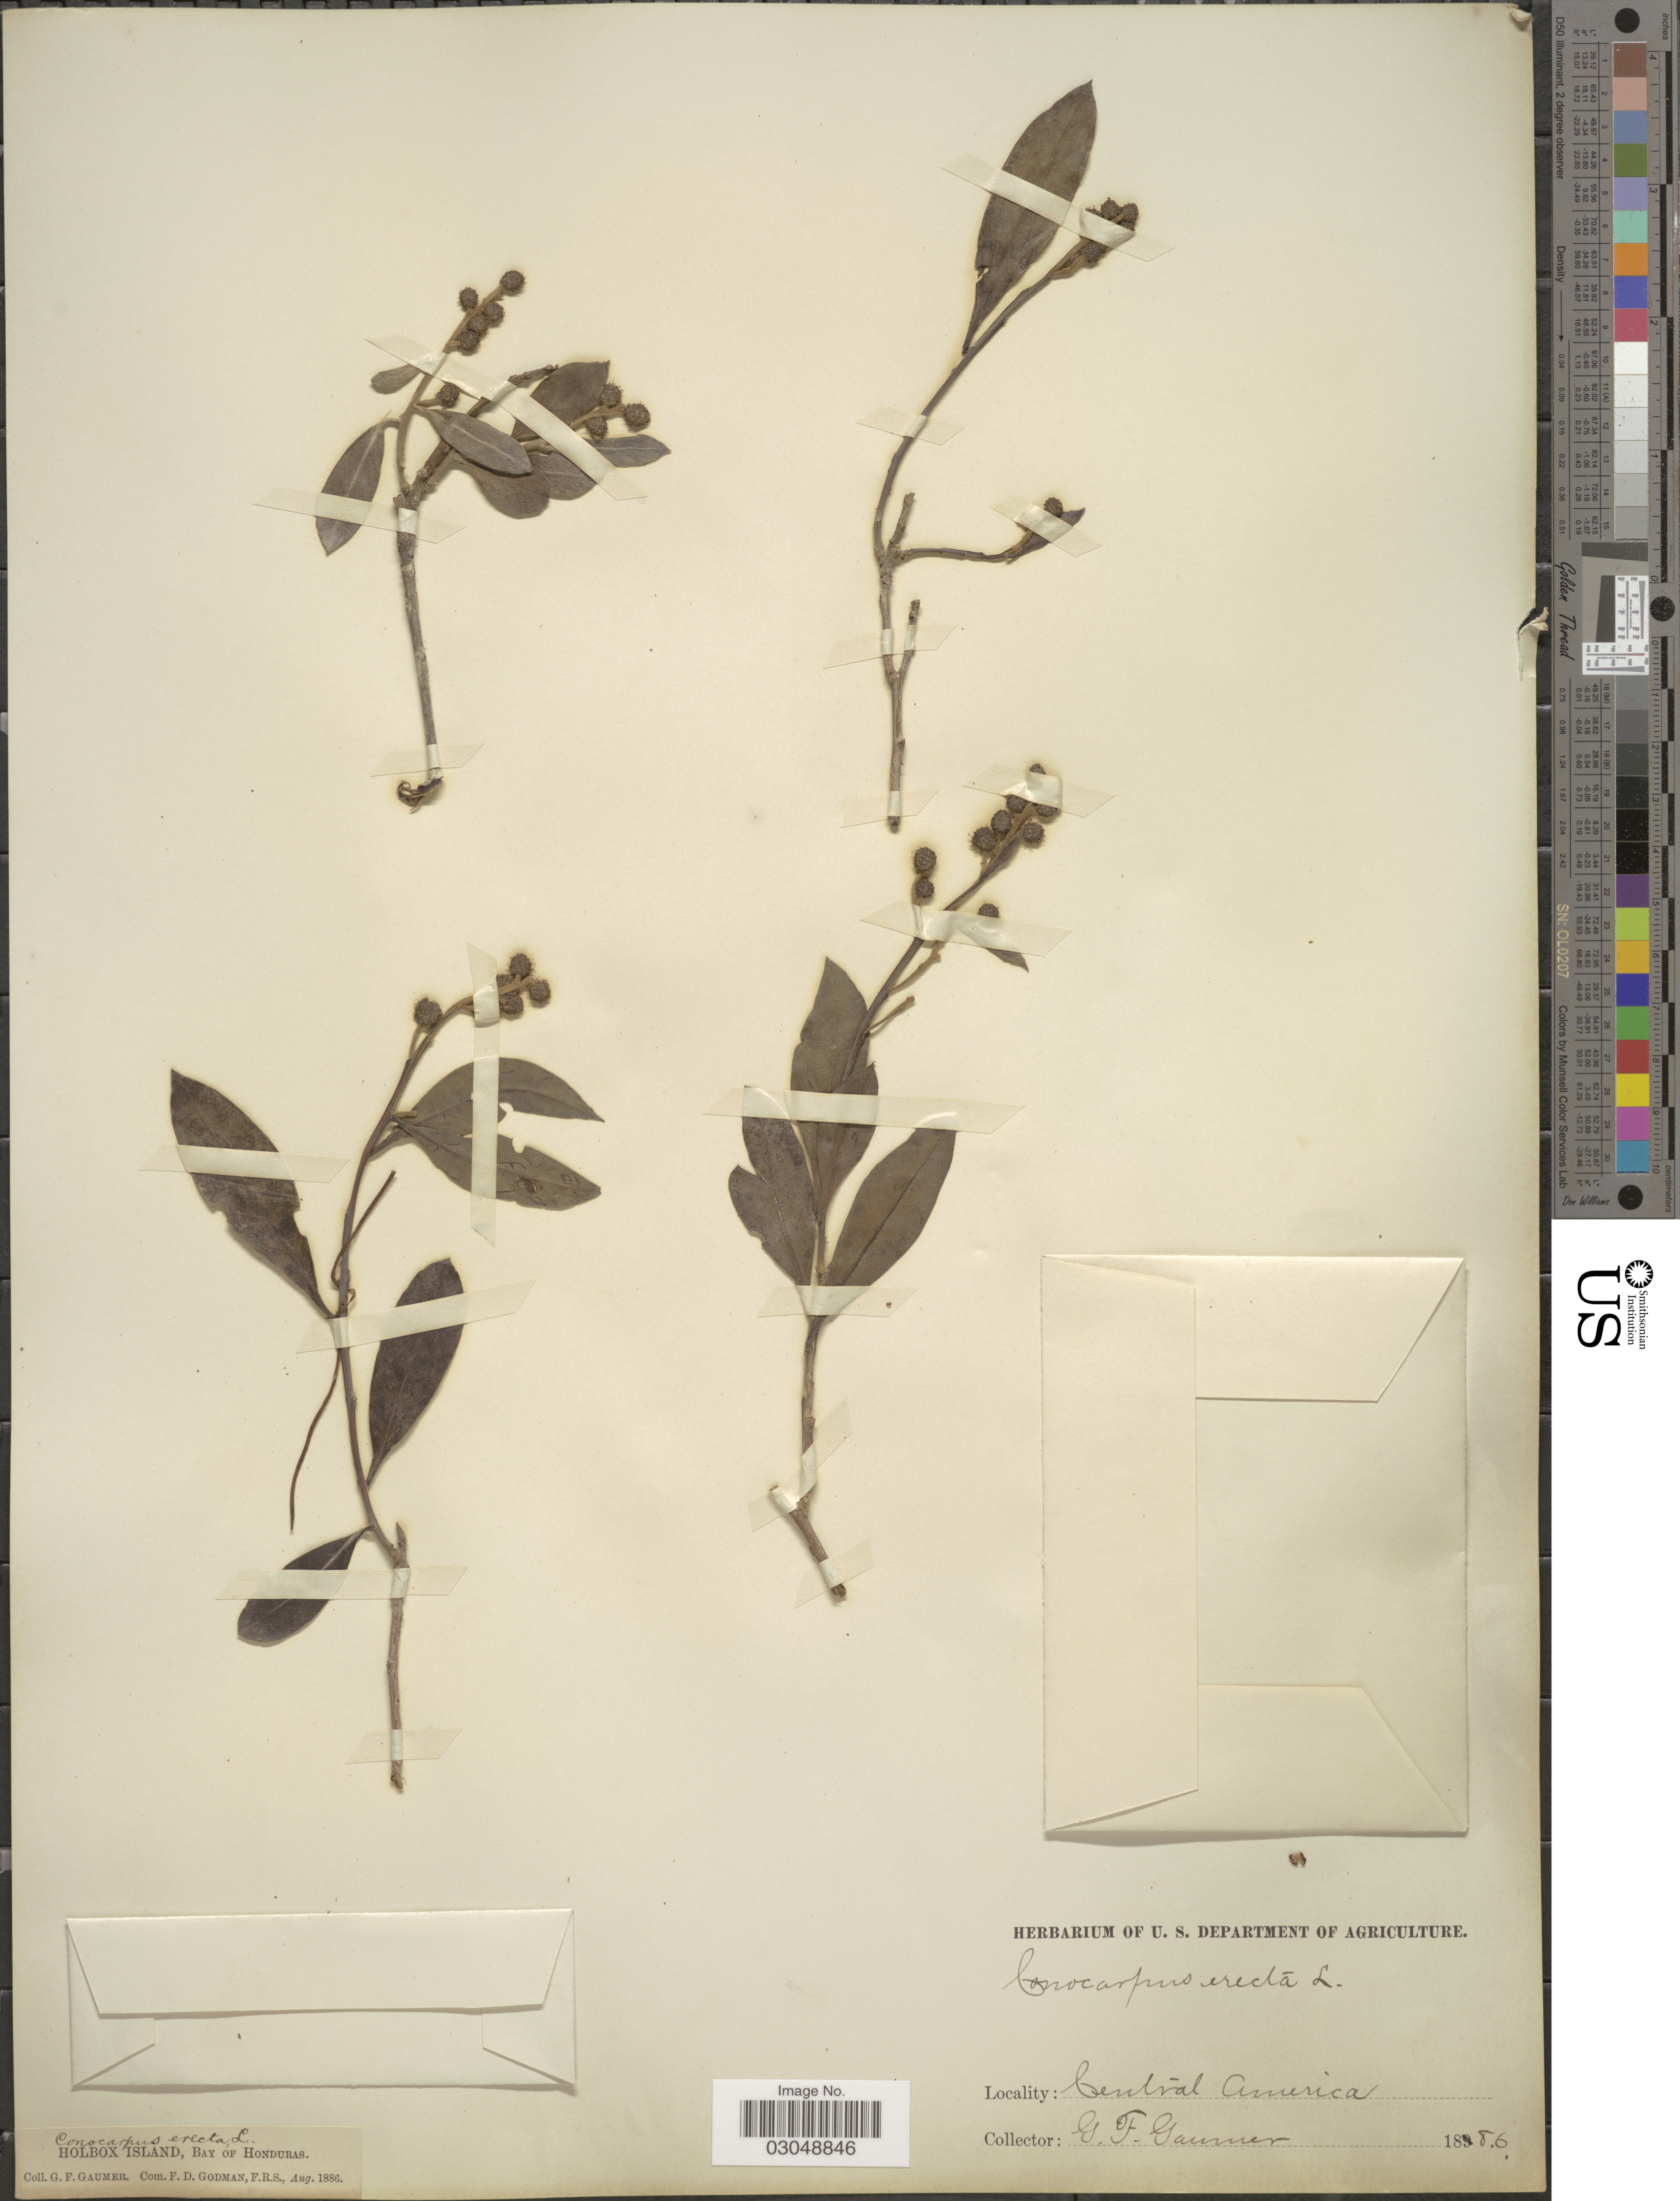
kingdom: Plantae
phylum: Tracheophyta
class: Magnoliopsida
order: Myrtales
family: Combretaceae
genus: Conocarpus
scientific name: Conocarpus erectus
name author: L.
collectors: G. F. Gaumer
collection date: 1886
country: Honduras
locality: Holbox Island, Bay of Honduras.